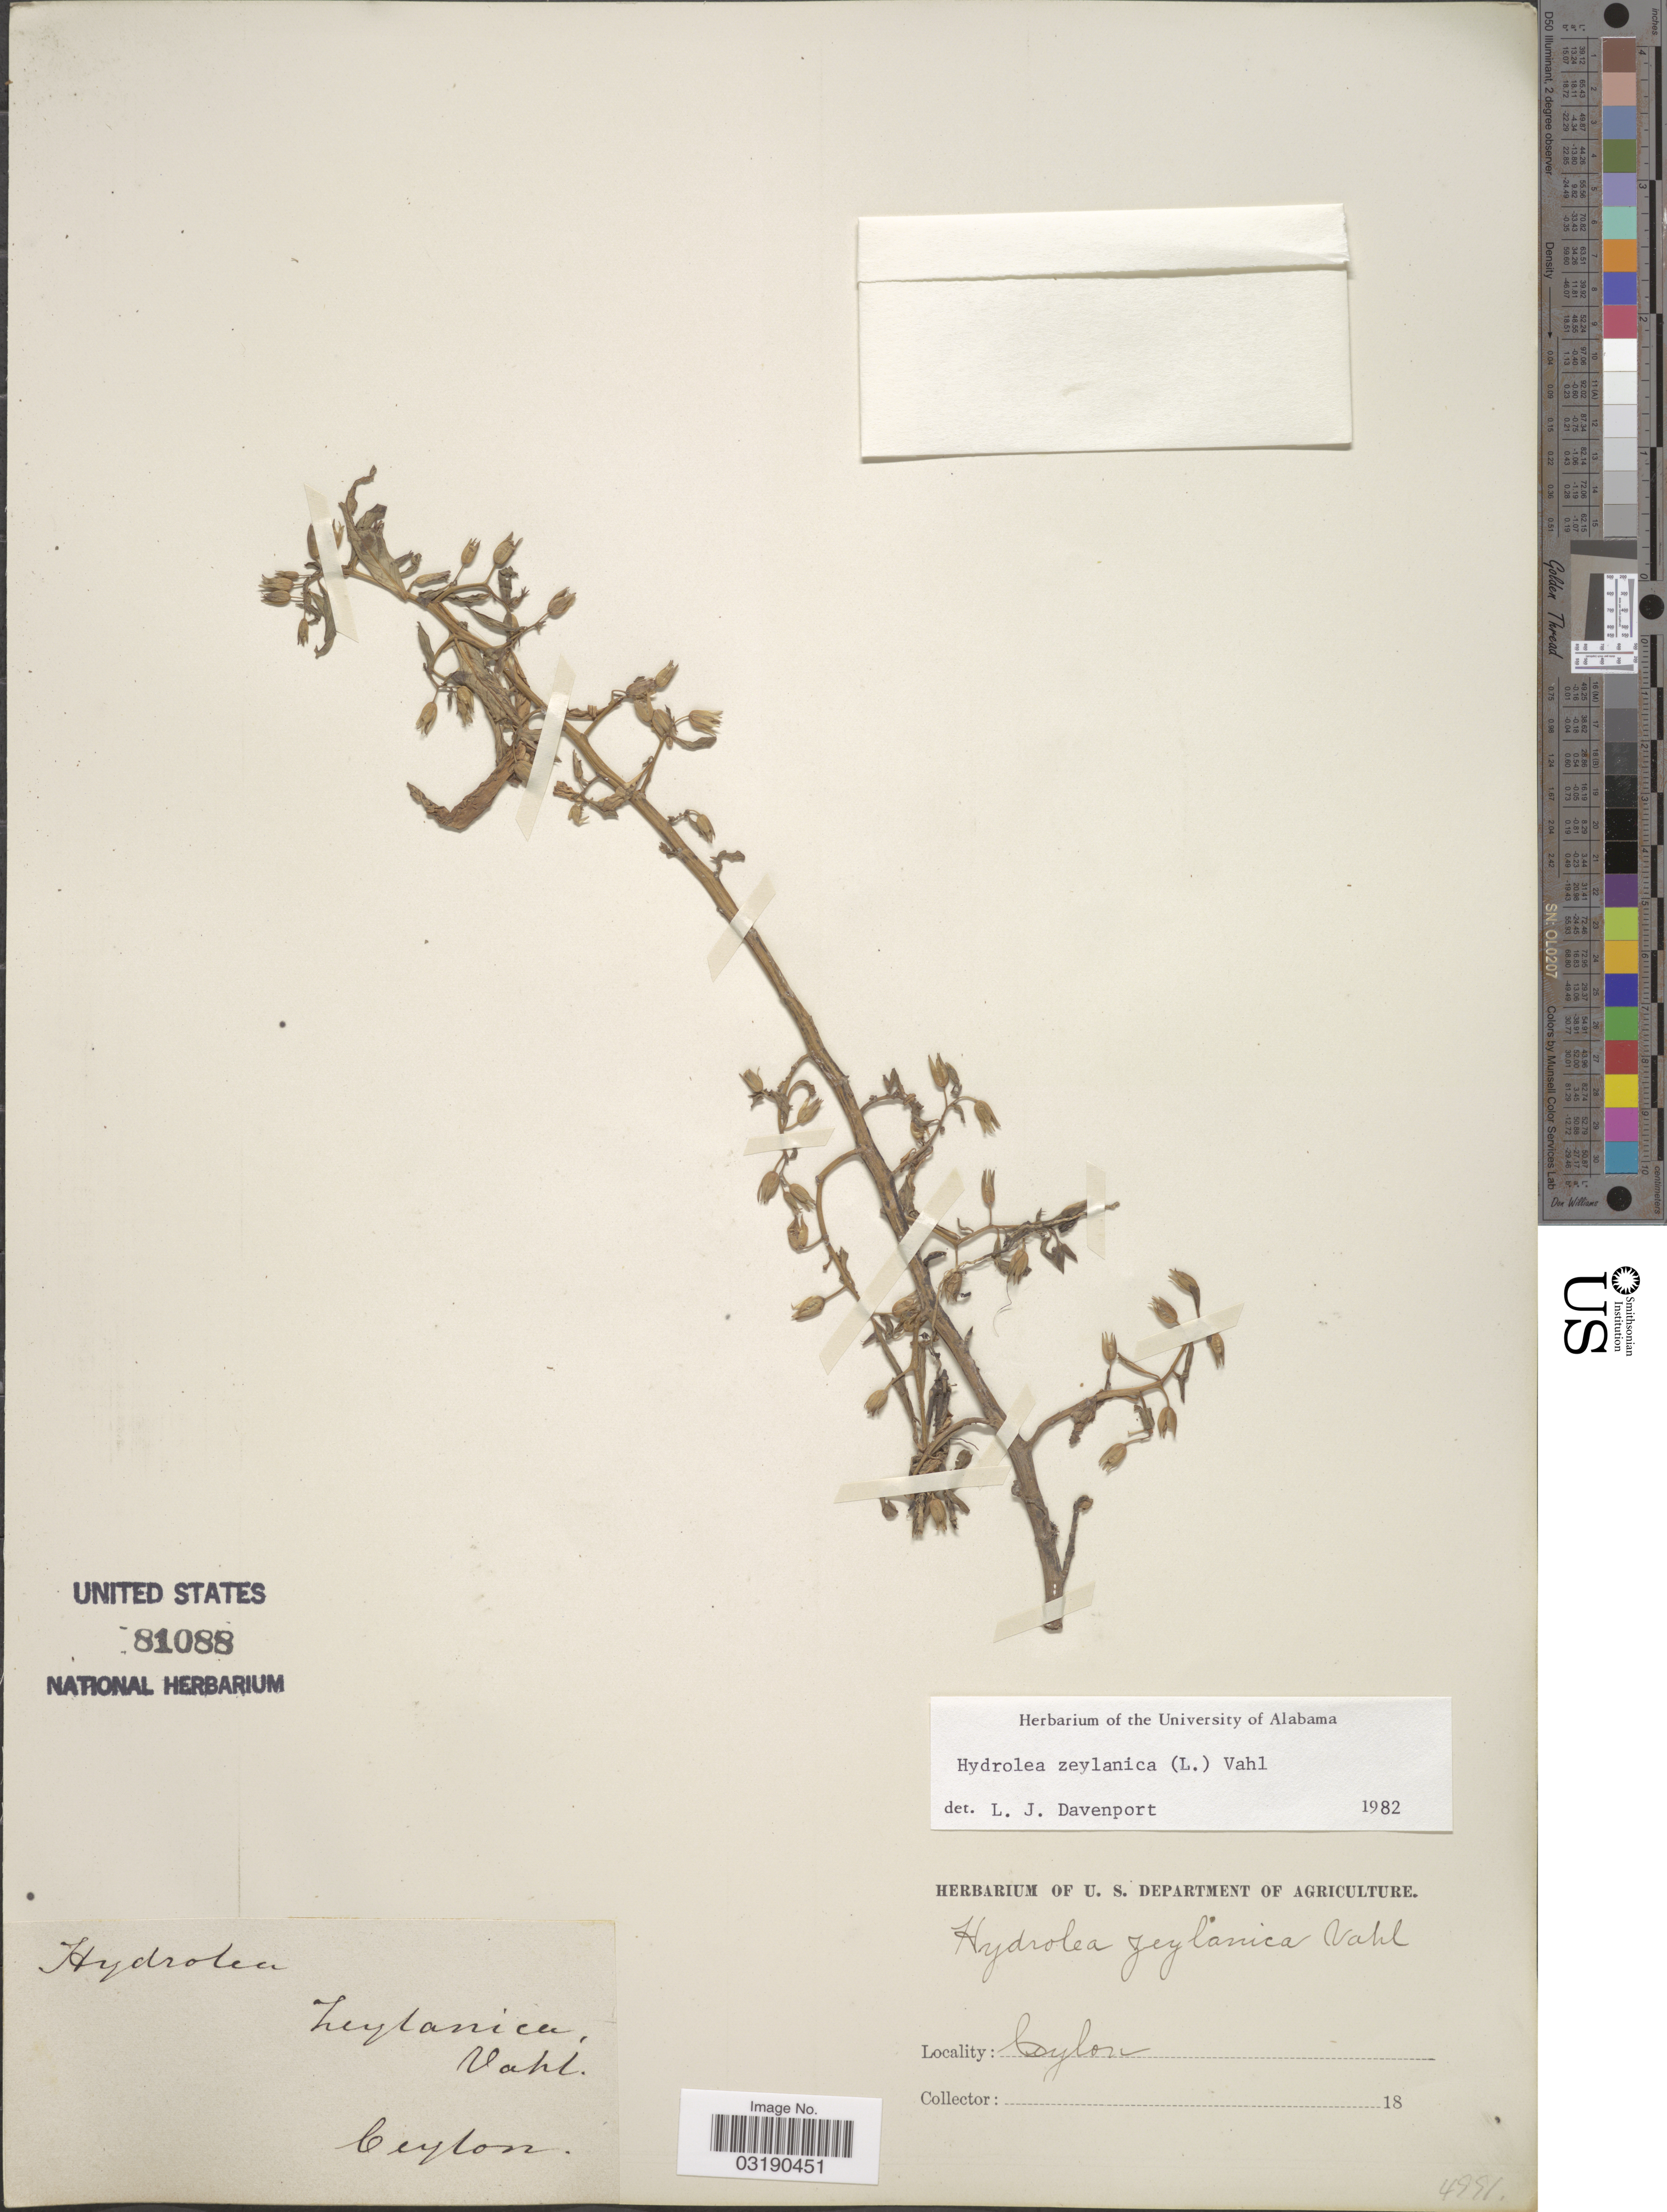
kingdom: Plantae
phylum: Tracheophyta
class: Magnoliopsida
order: Solanales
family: Hydroleaceae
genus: Hydrolea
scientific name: Hydrolea zeylanica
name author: (L.) Vahl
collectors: ex herb. U. S. Department of Agriculture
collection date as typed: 18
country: Sri Lanka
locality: Ceylon.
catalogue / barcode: US 81088